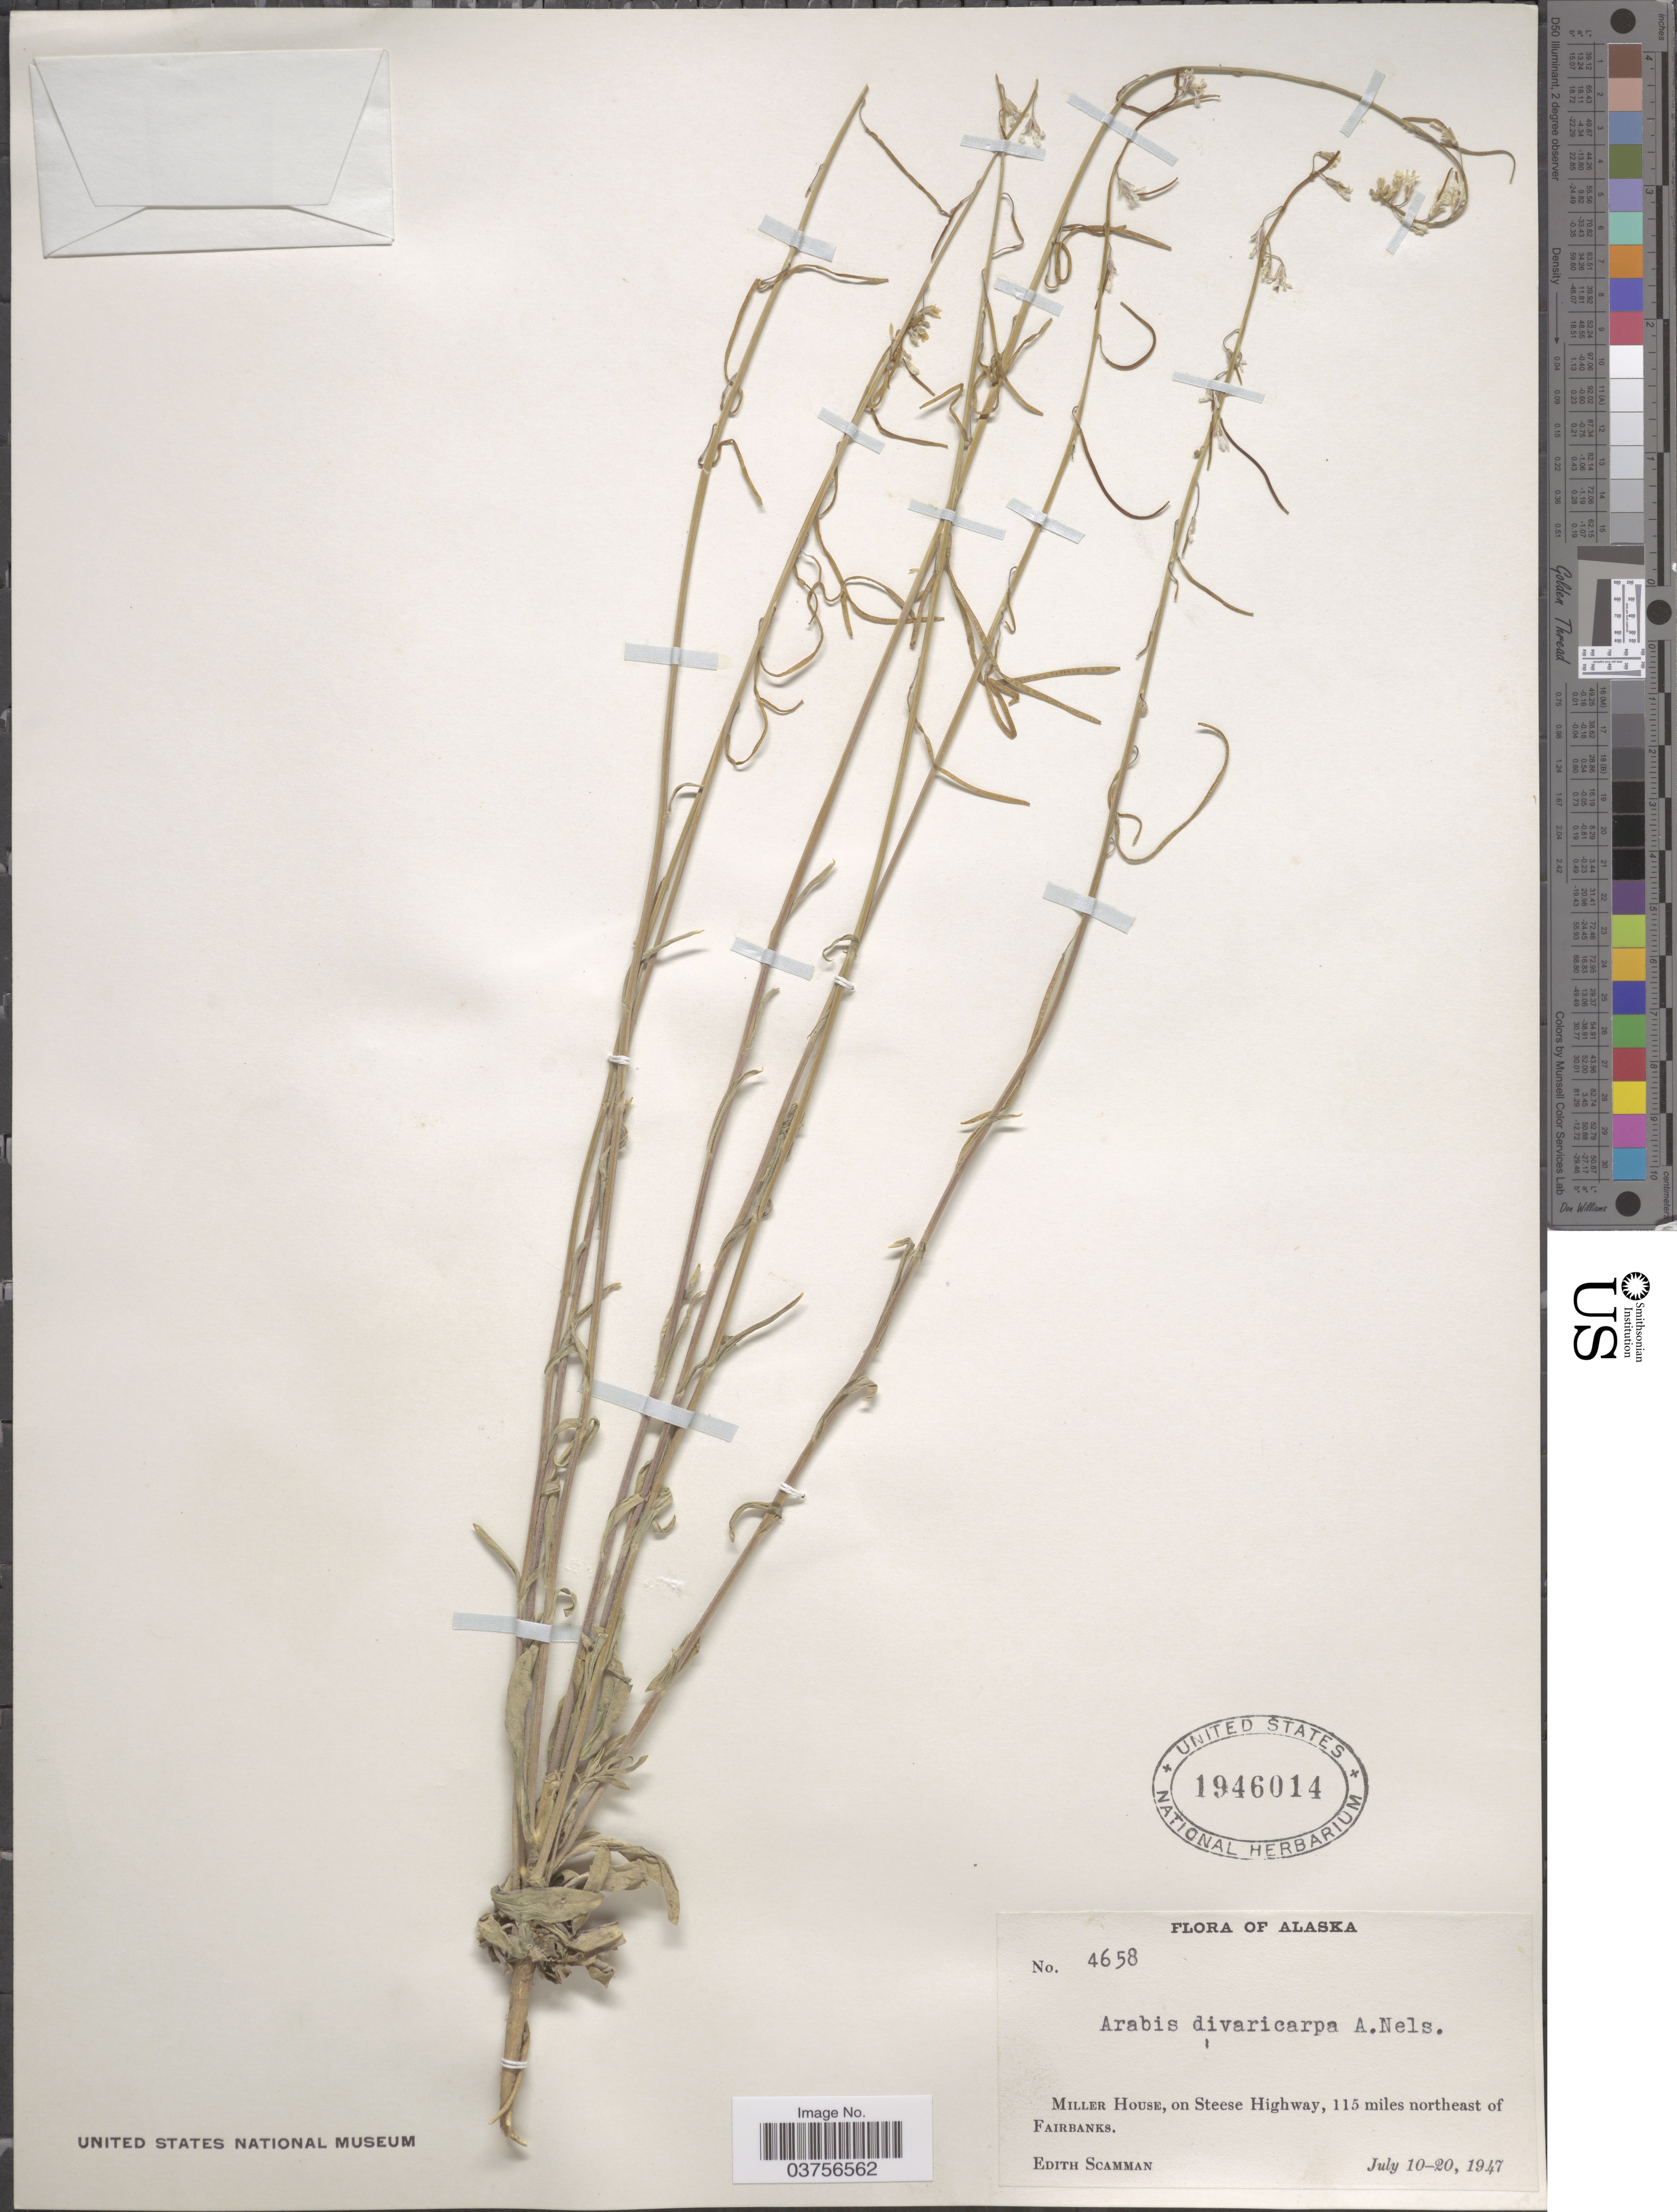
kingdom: Plantae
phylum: Tracheophyta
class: Magnoliopsida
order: Brassicales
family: Brassicaceae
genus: Arabis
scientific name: Arabis divaricarpa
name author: A. Nelson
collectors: E. Scamman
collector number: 4658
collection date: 1947-07-10/1947-07-20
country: United States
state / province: Alaska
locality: Miller House, on Steese Highway, 115 miles northeast of Fairbanks.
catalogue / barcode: US 1946014